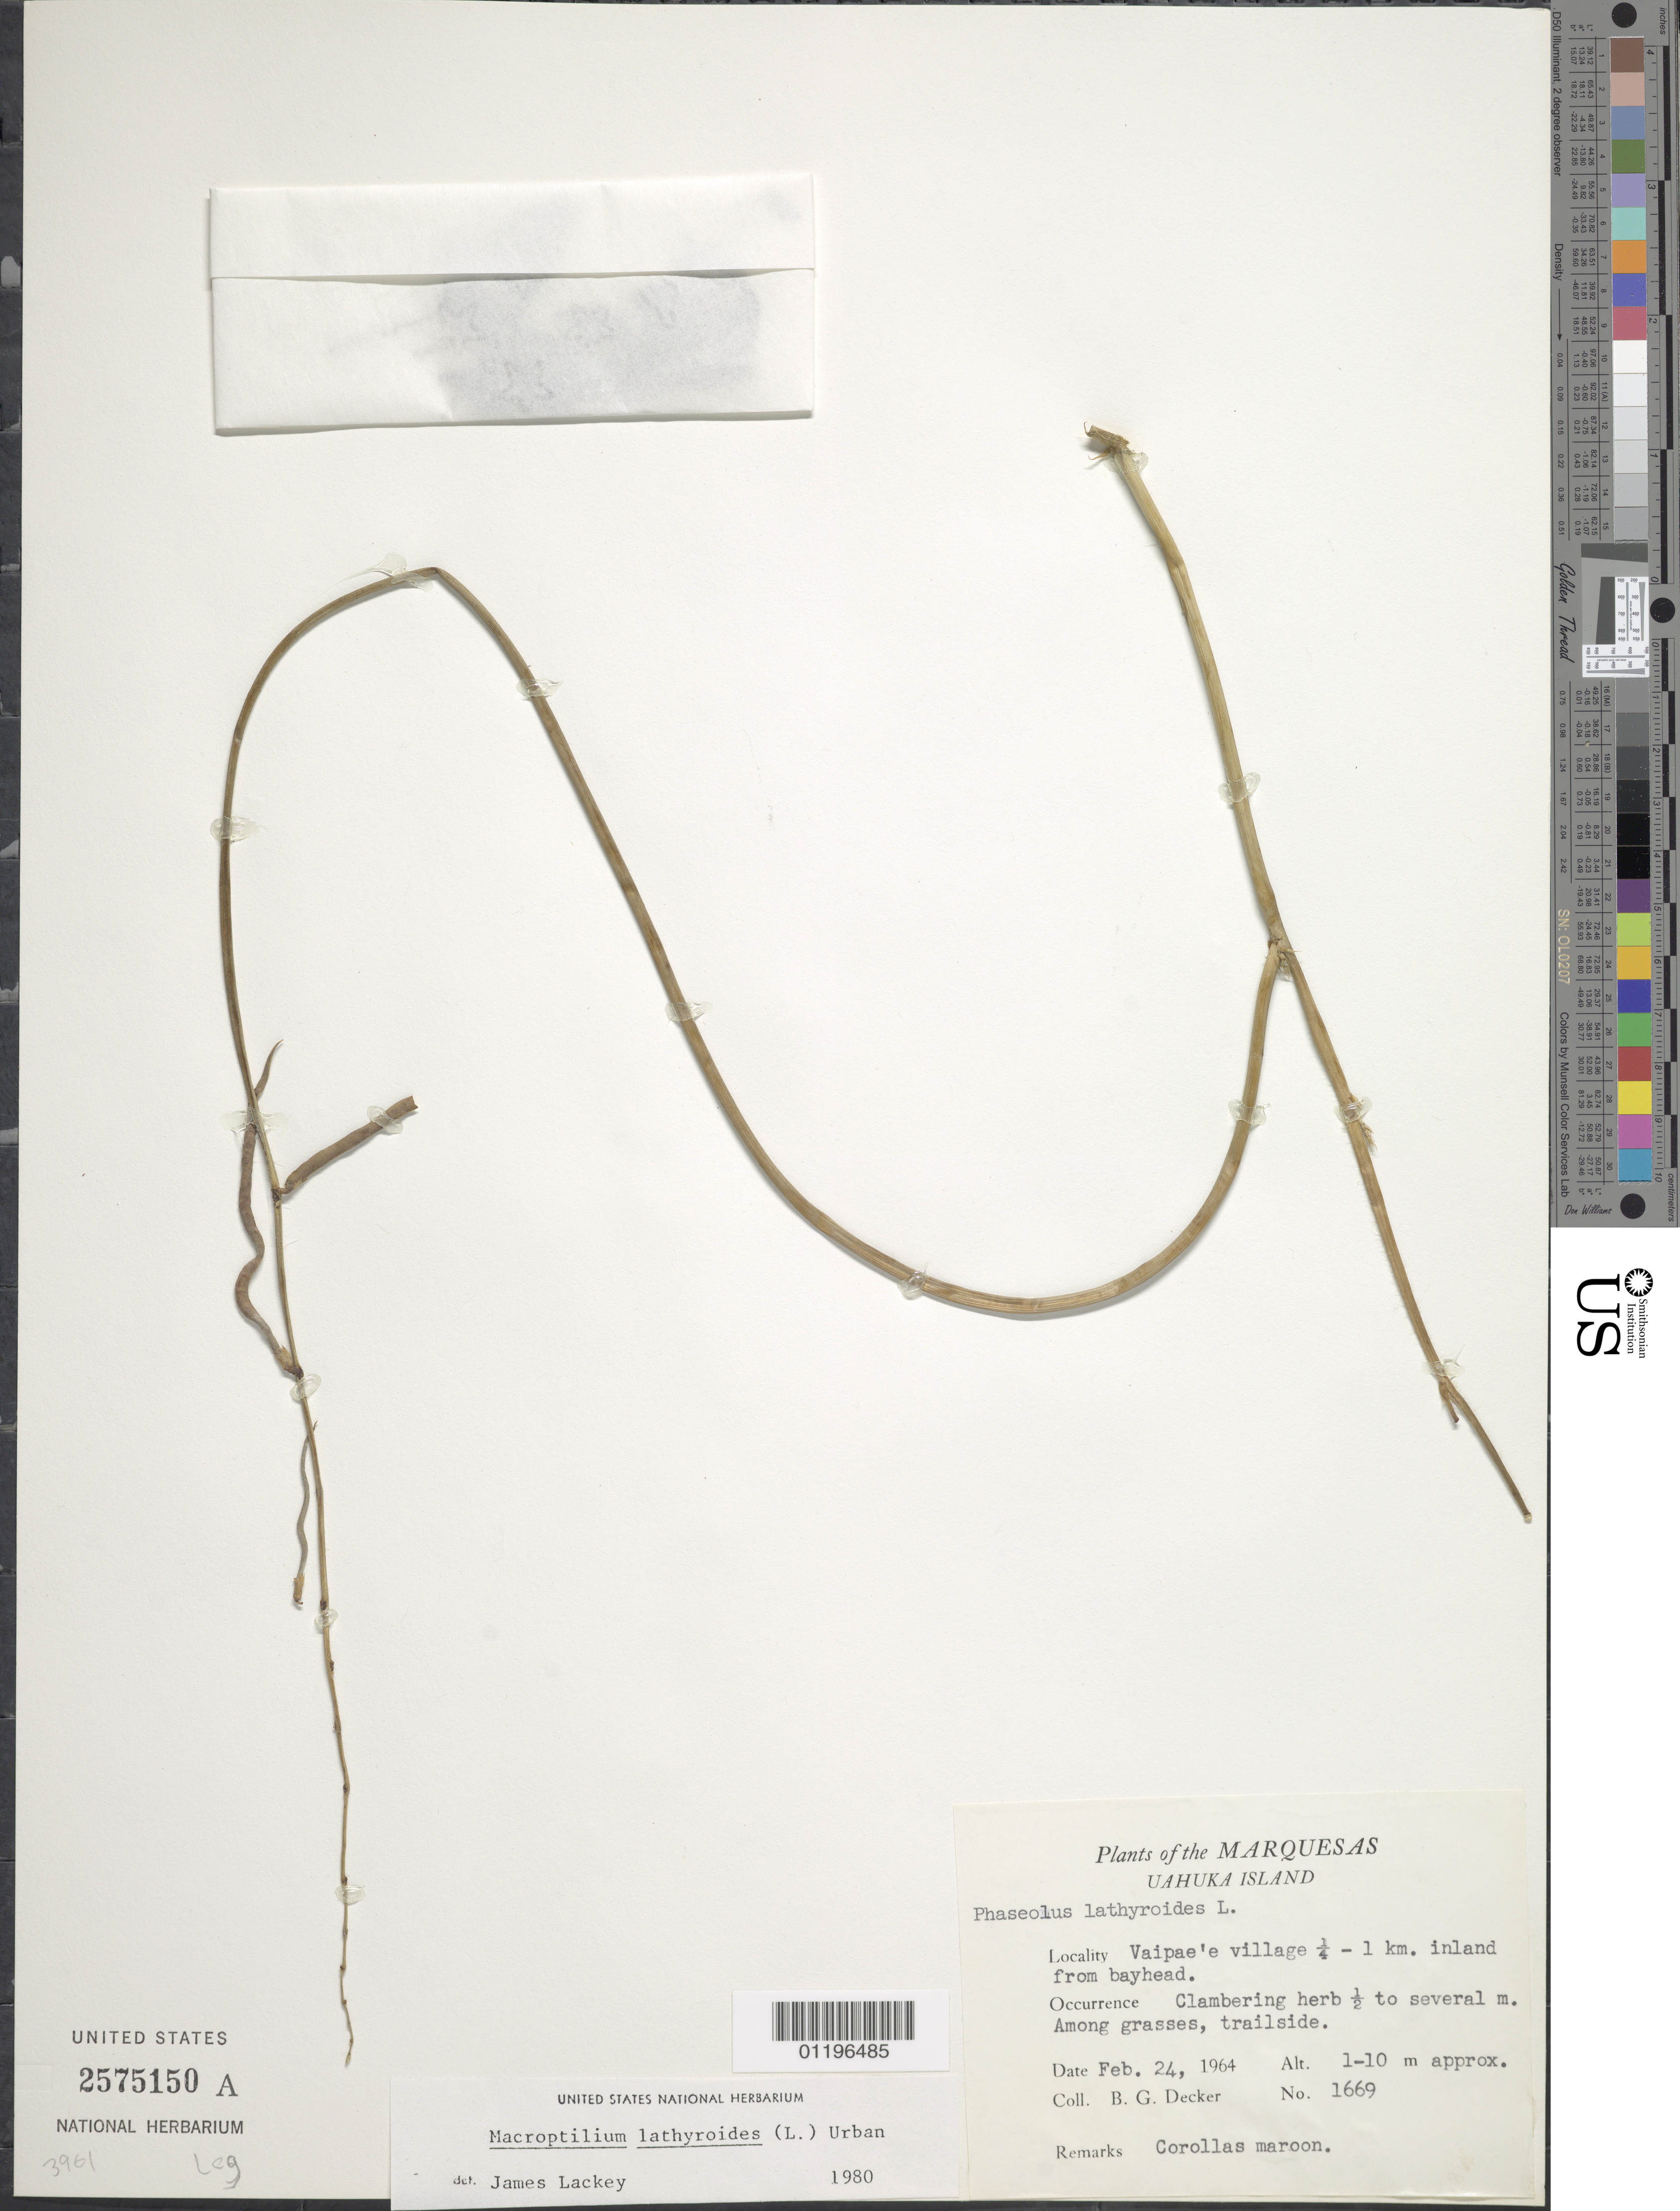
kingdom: Plantae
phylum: Tracheophyta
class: Magnoliopsida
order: Fabales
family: Fabaceae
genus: Macroptilium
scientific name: Macroptilium lathyroides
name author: (L.) Urb.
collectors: B. G. Decker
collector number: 1669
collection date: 1964-02-24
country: French Polynesia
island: Ua Huka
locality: Vaipae'e village, 0.25-1 km inland from bayhead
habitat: Among grasses, hillside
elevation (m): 1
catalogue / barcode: US 2575150A